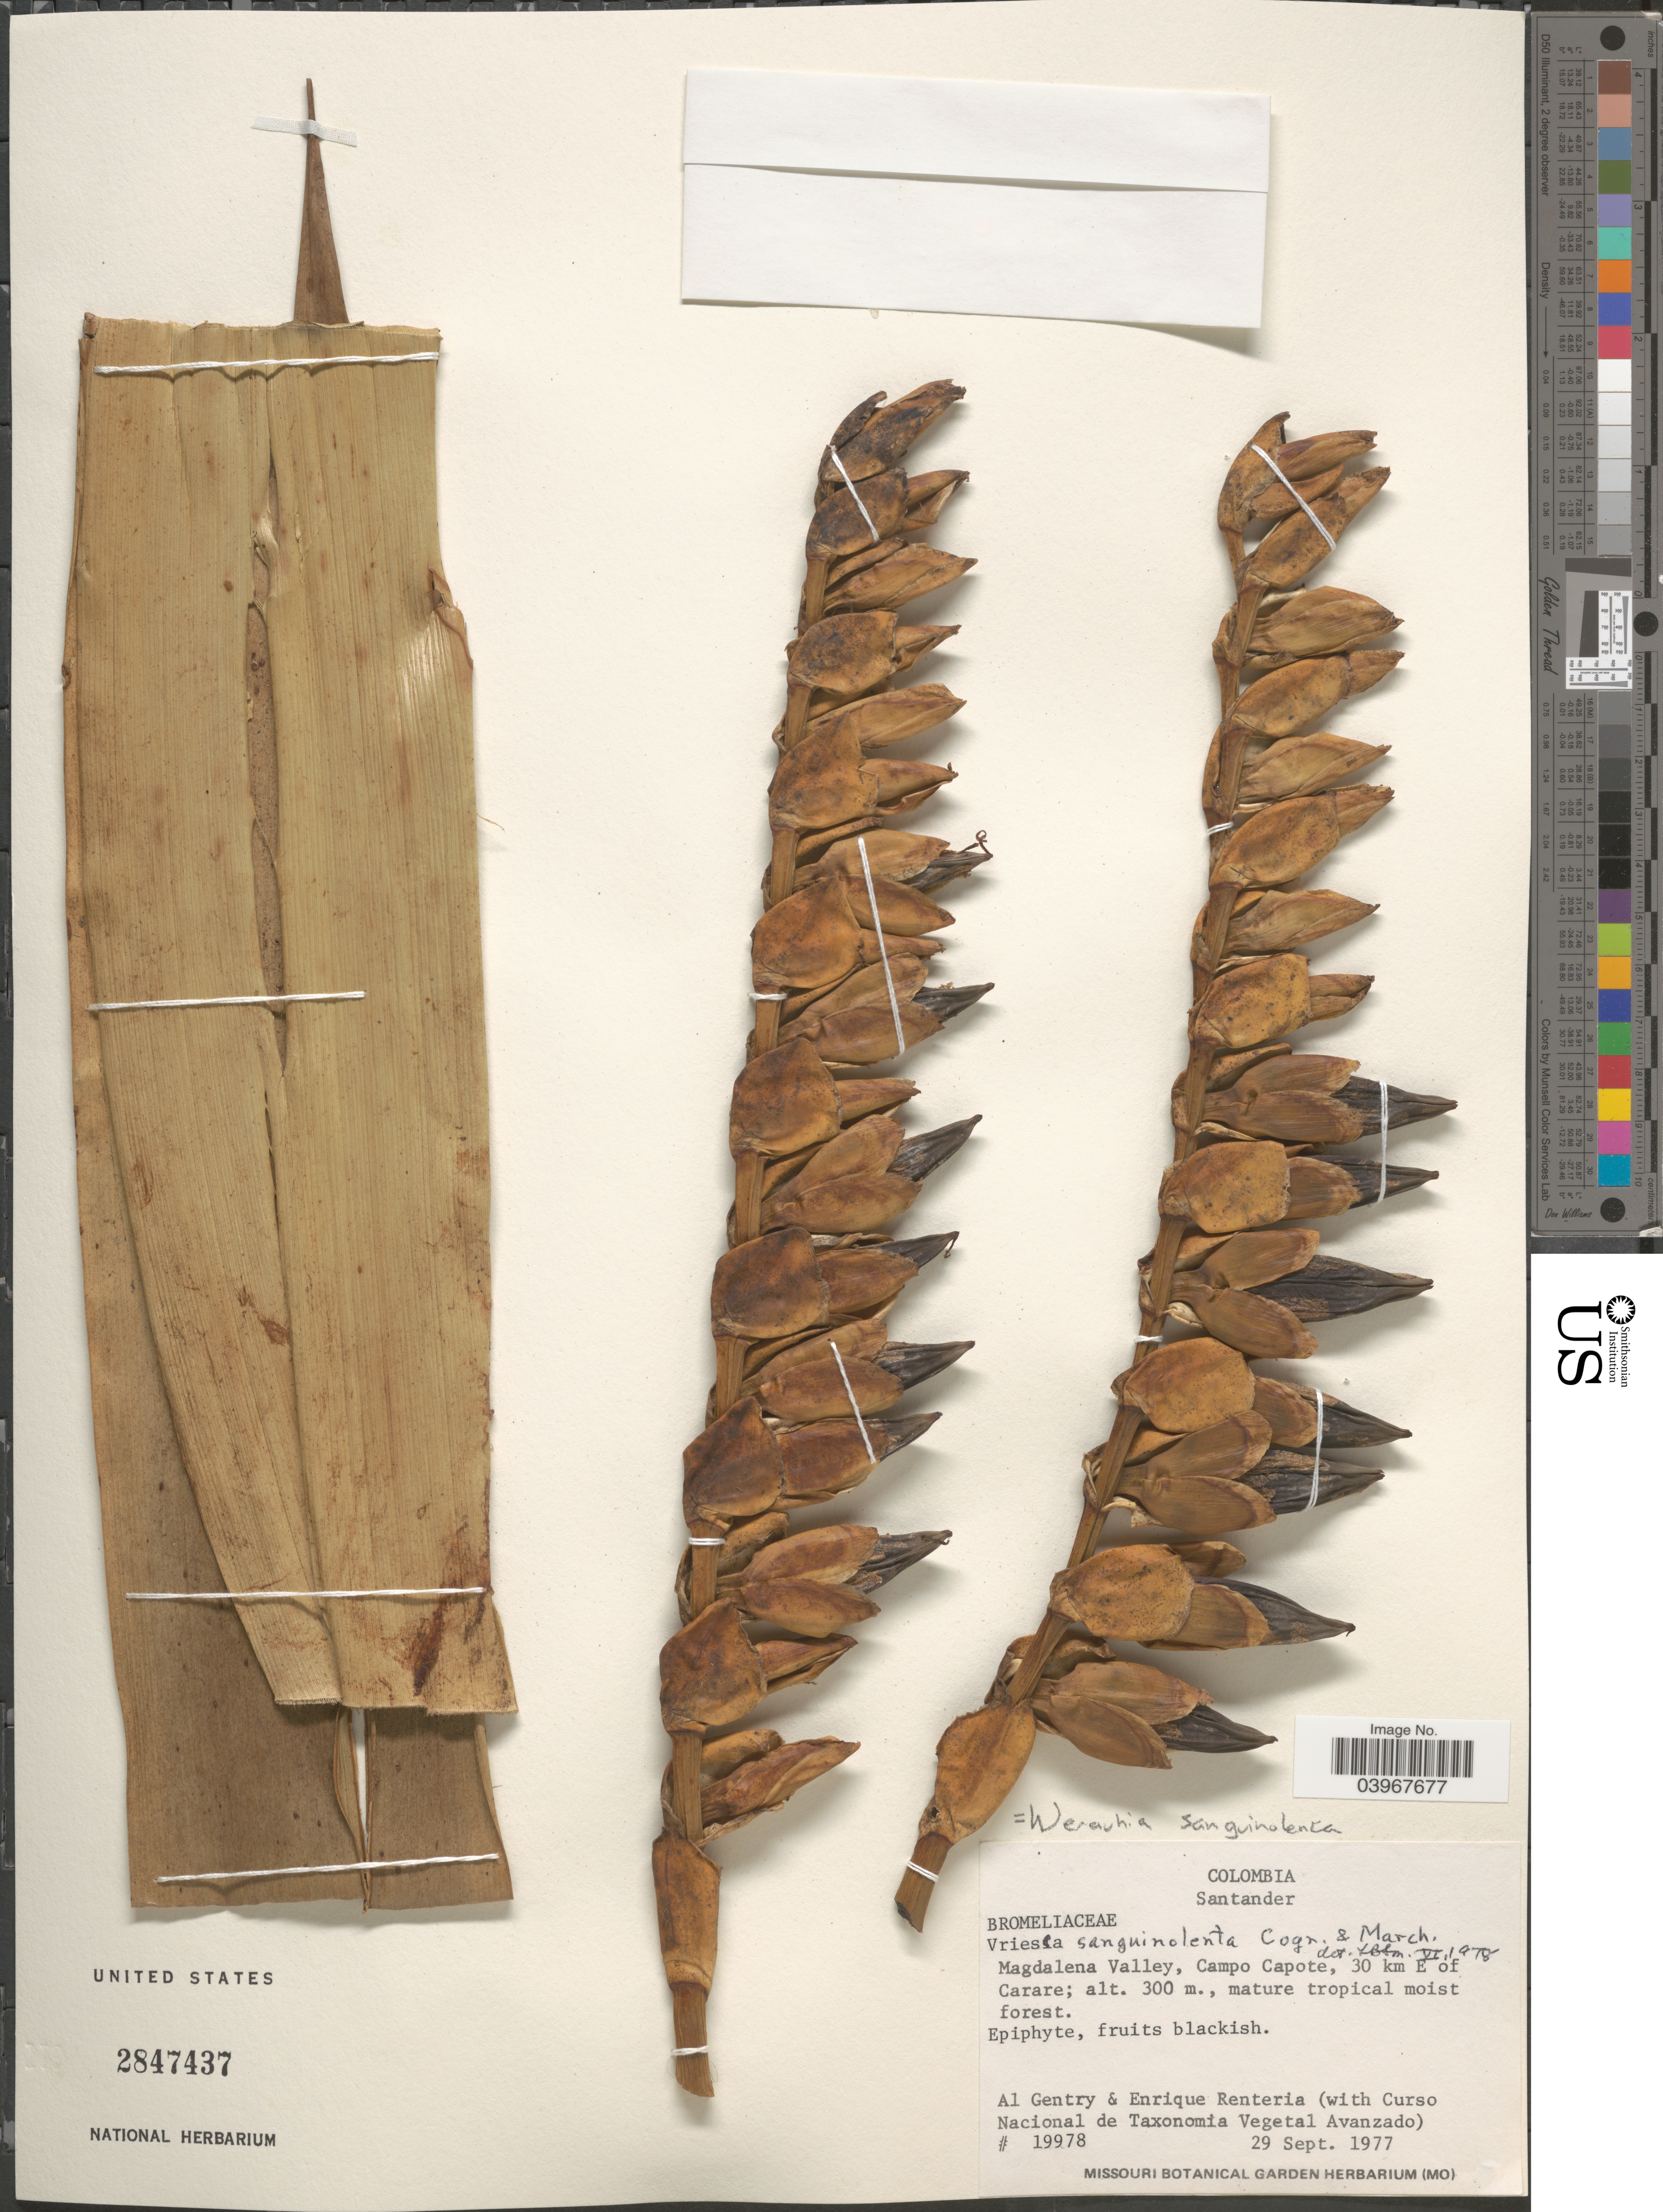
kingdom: Plantae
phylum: Tracheophyta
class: Liliopsida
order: Poales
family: Bromeliaceae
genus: Werauhia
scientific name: Werauhia sanguinolenta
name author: (Cogn. & Marchal) J.R. Grant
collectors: A. H. Gentry & E. Renteria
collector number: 19978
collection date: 1977-09-29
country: Colombia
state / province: Santander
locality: Magdalena Valley, Campo Capote, 30 km E of Carare.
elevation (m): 300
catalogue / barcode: US 2847437